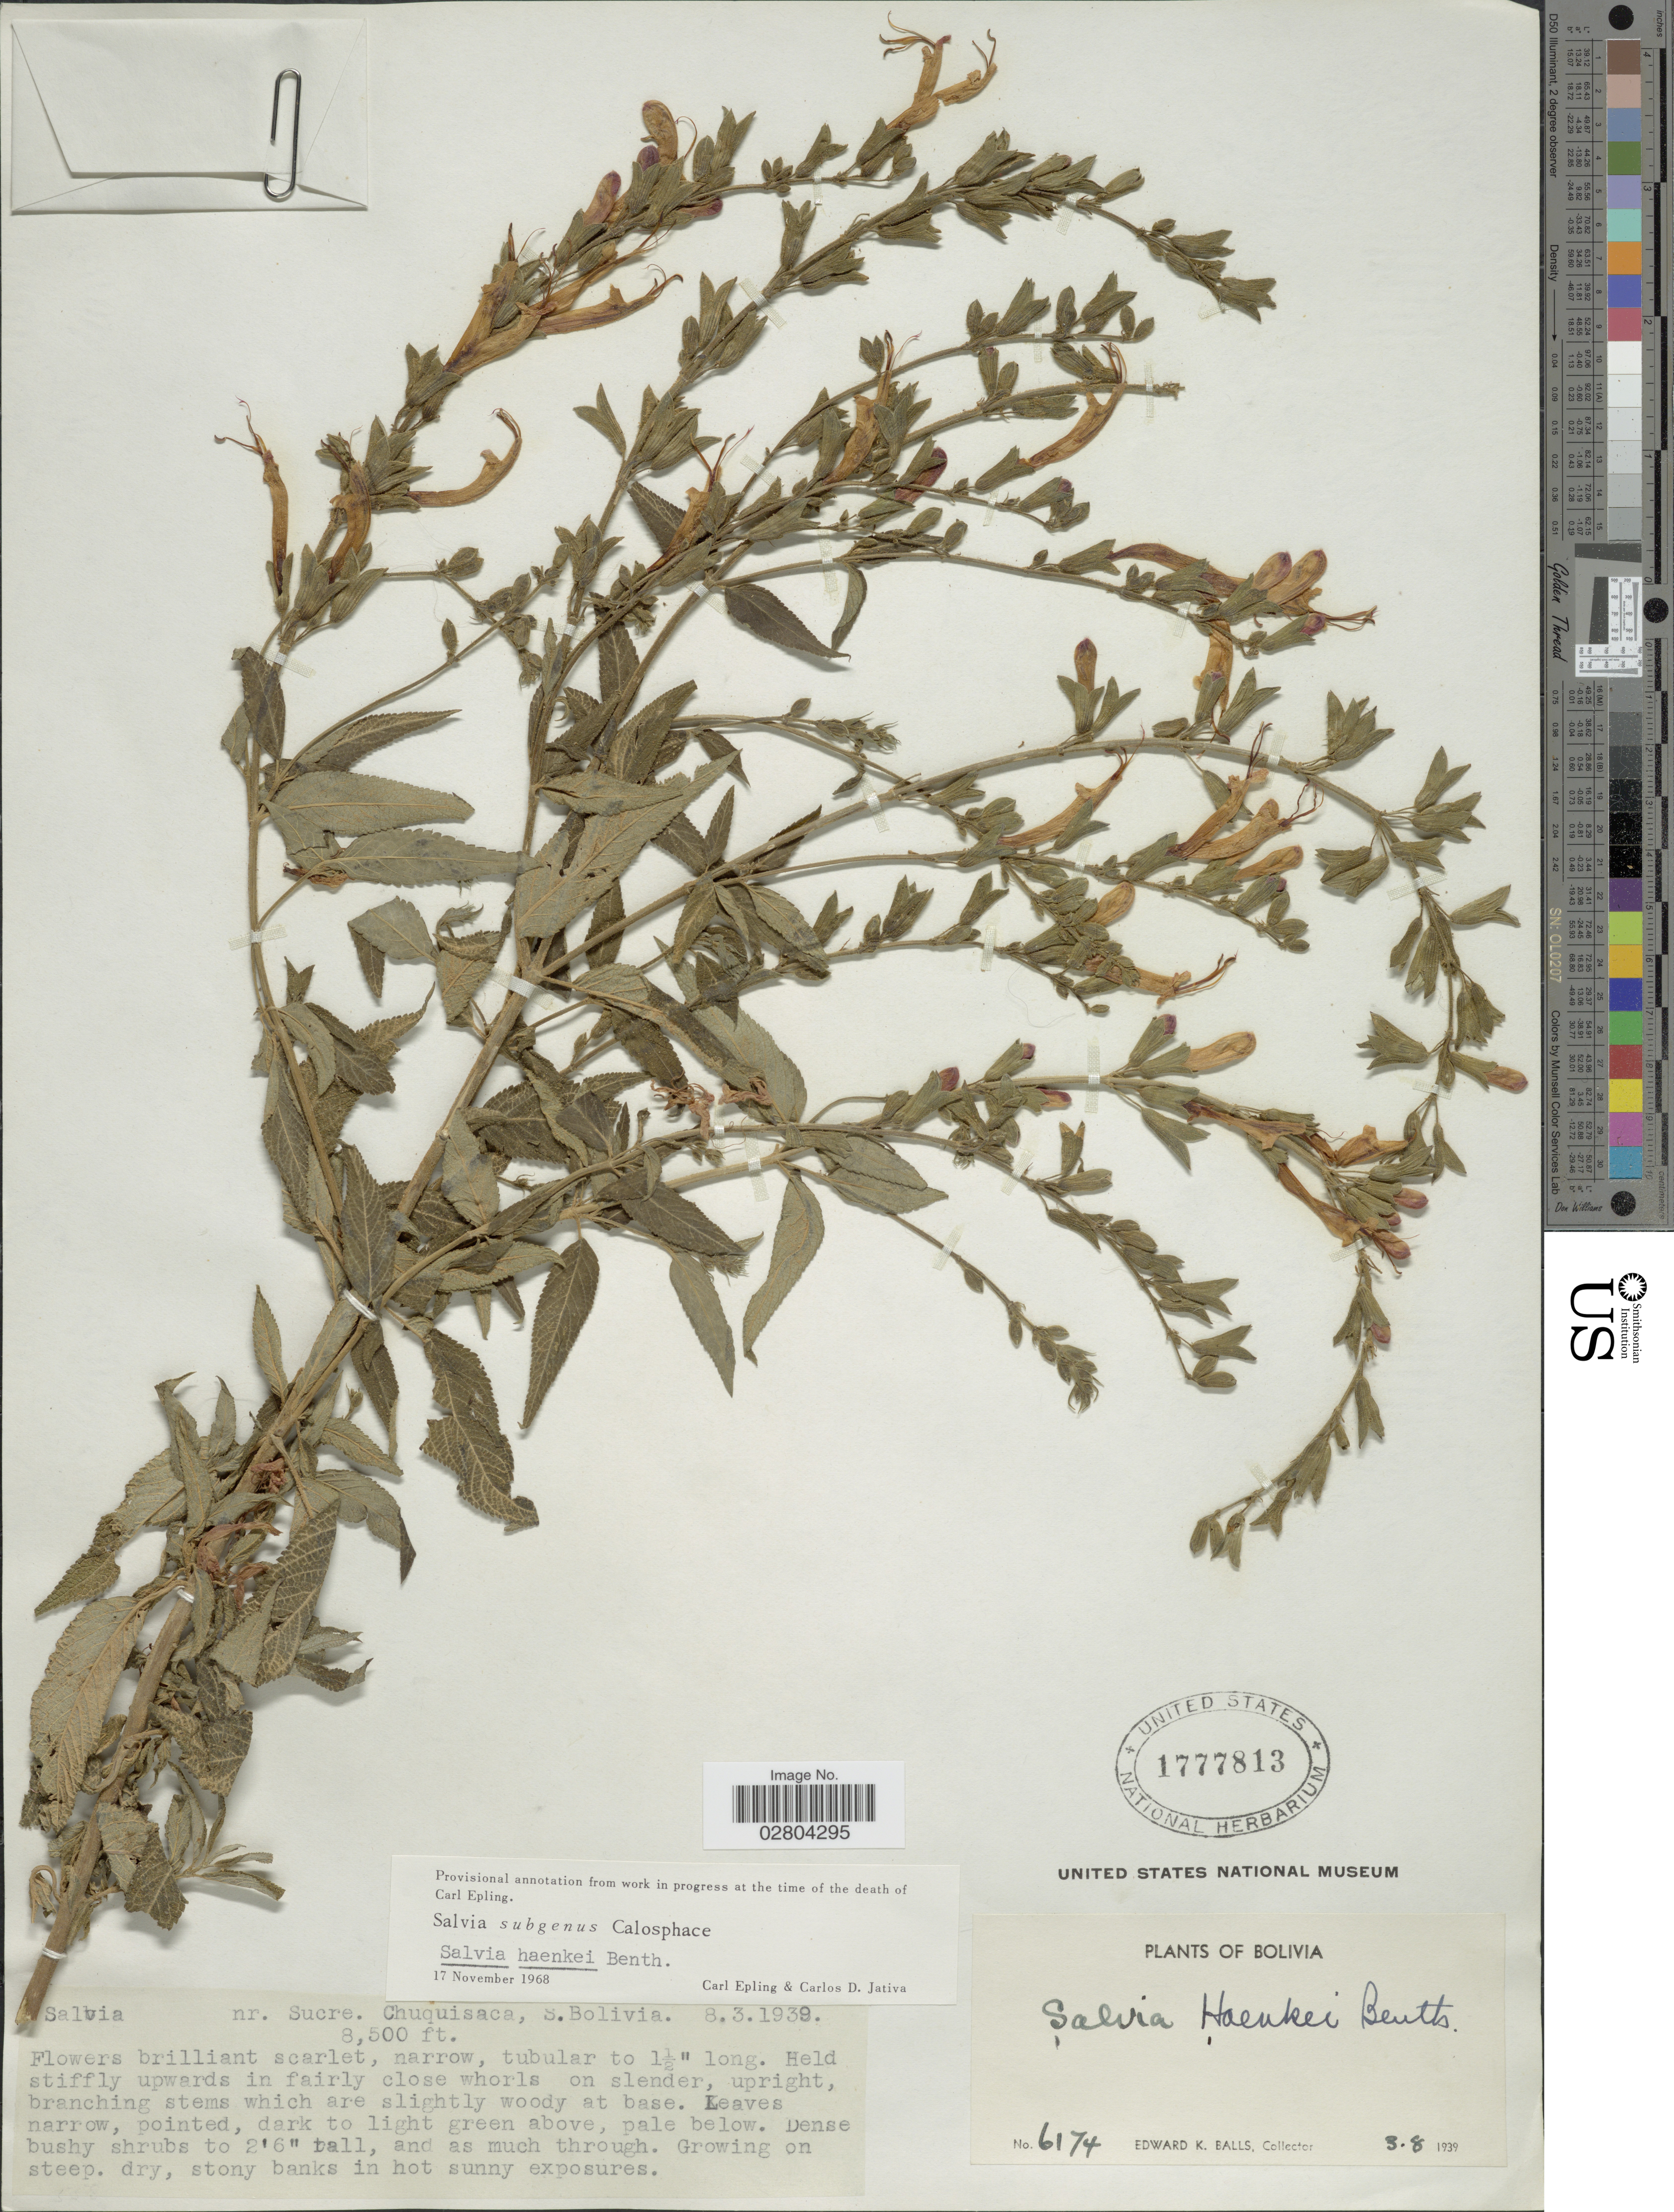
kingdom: Plantae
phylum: Tracheophyta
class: Magnoliopsida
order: Lamiales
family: Lamiaceae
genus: Salvia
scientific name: Salvia haenkei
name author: Benth.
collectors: E. K. Balls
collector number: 6174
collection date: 1939-03-08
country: Bolivia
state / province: Chuquisaca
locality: Nr. Sucre. S. Bolivia.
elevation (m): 2591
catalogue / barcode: US 1777813